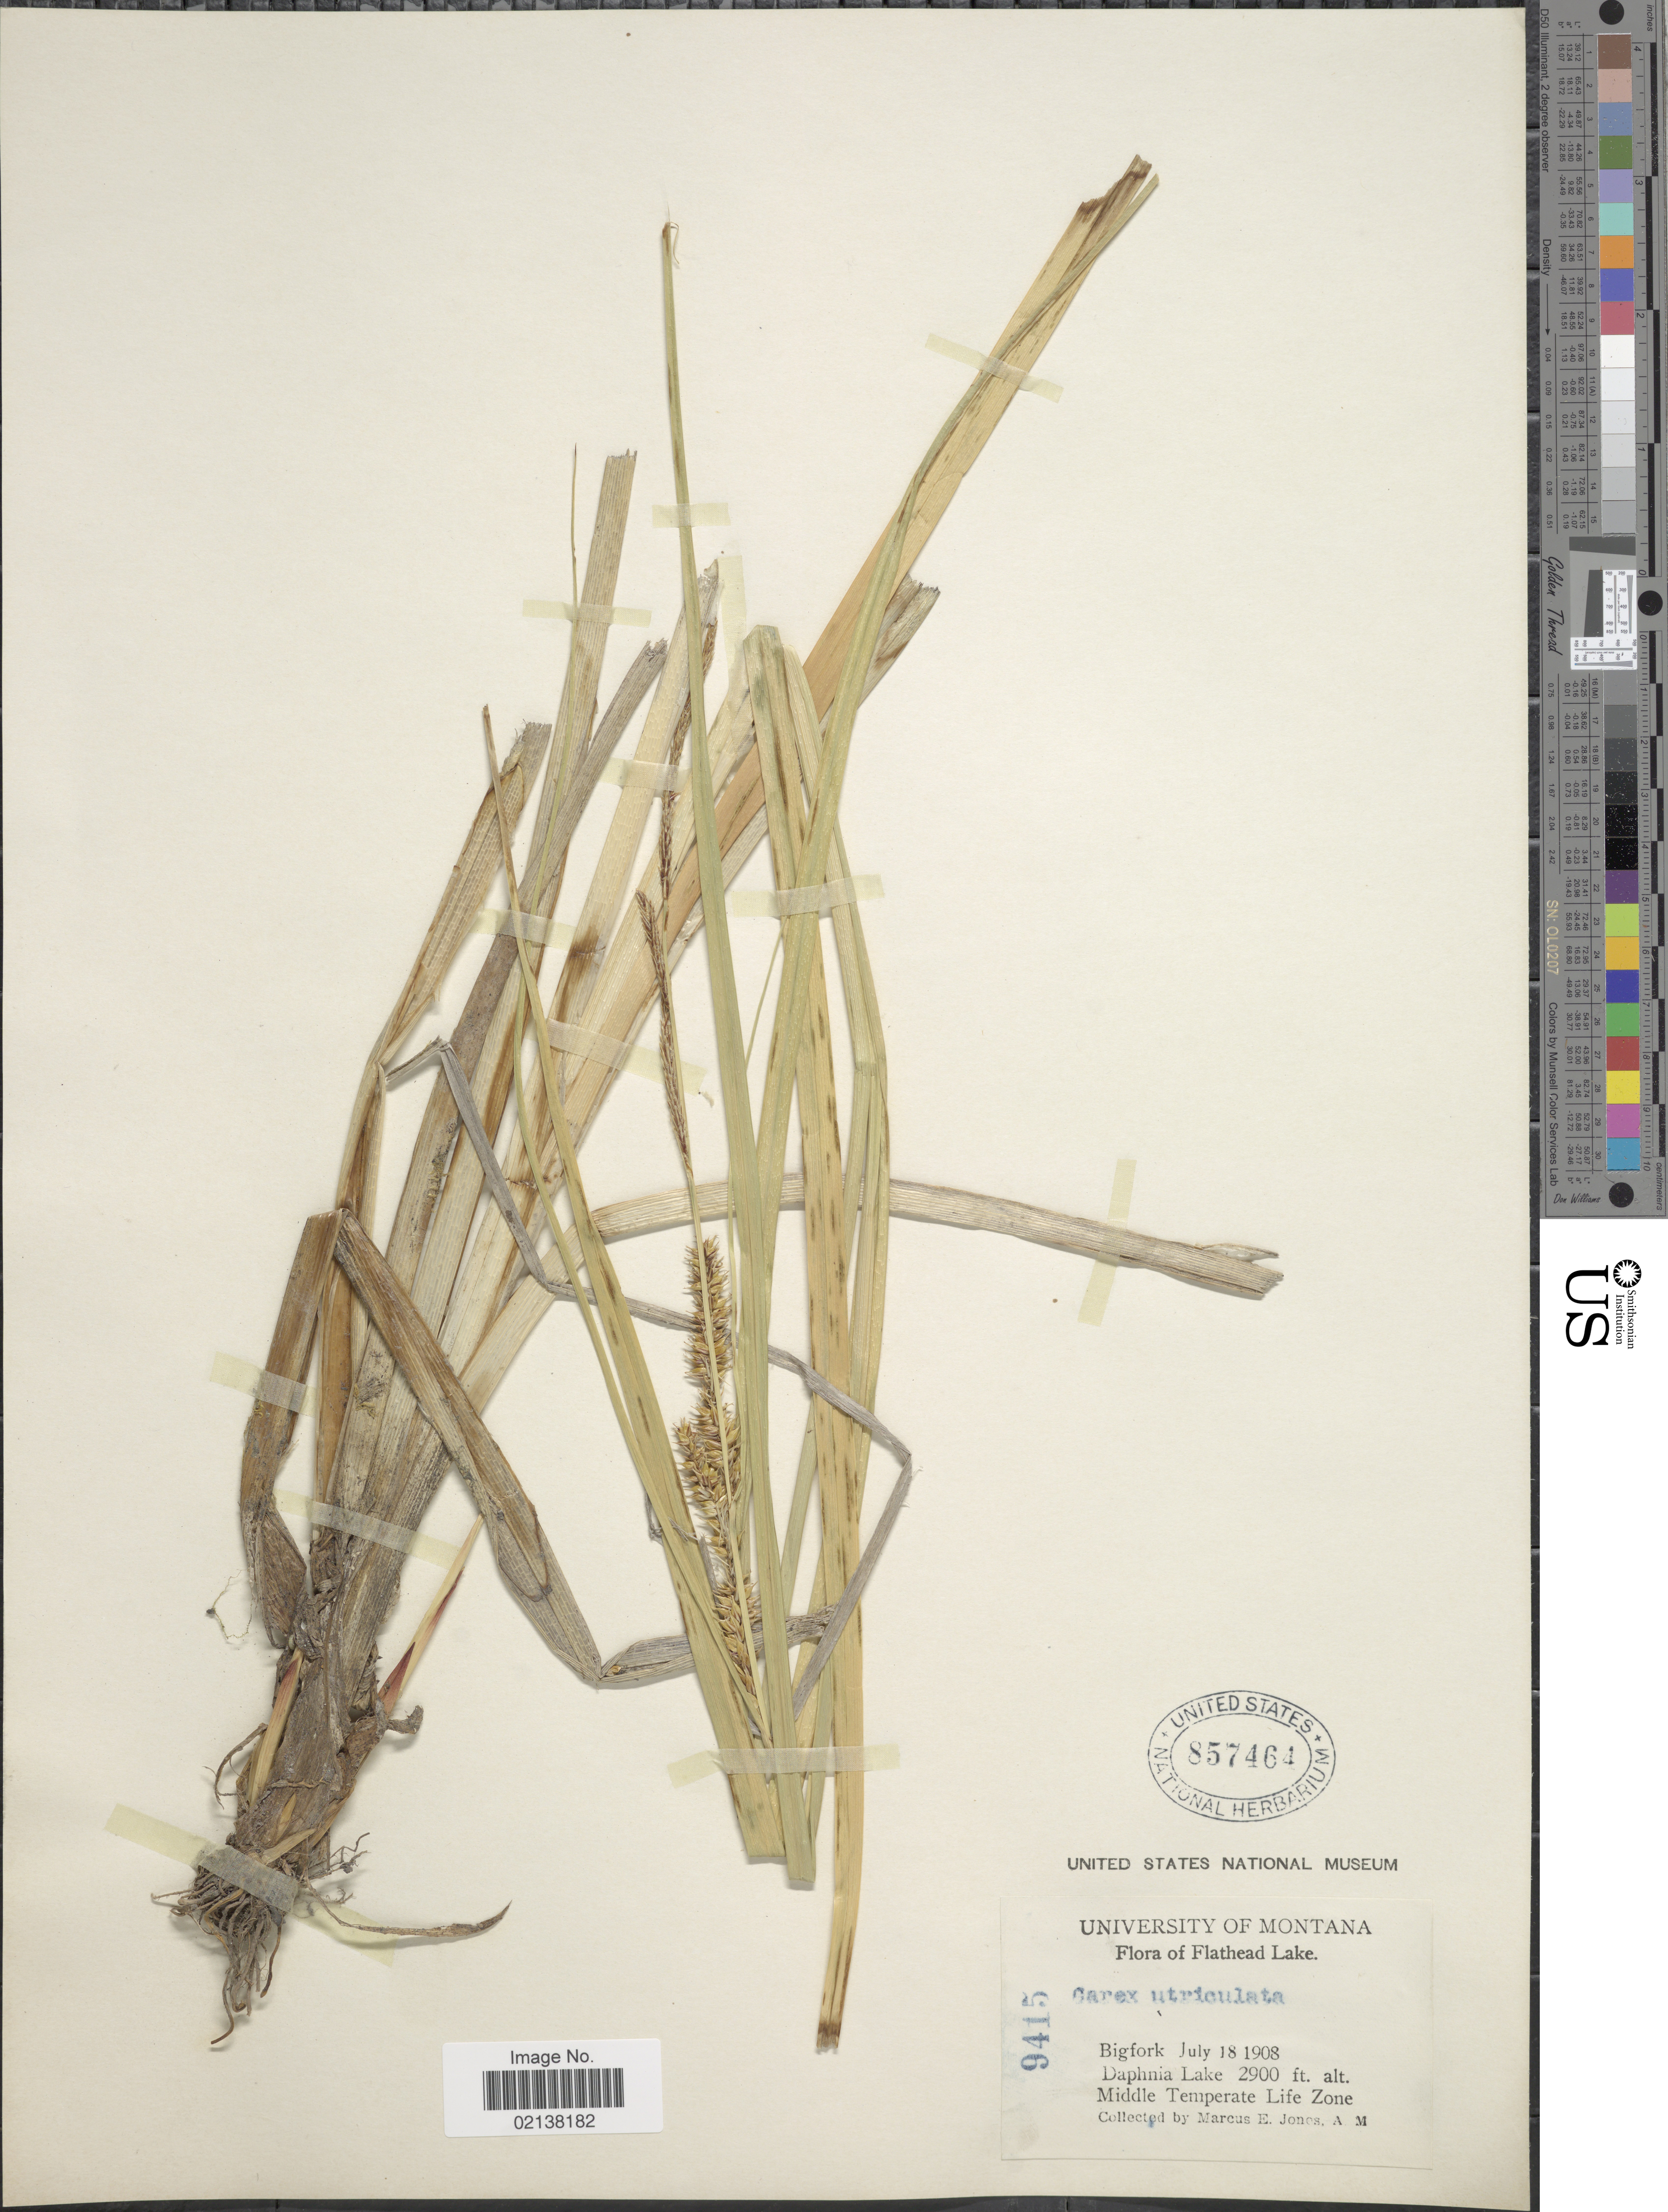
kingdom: Plantae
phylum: Tracheophyta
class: Liliopsida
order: Poales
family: Cyperaceae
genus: Carex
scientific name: Carex utriculata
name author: Boott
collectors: M. E. Jones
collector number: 9415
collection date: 1908-07-18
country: United States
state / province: Montana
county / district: Flathead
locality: Flathead Lake. Bigfork. Daphnia Lake. Middle Temperate Life Zone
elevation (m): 884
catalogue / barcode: US 857464